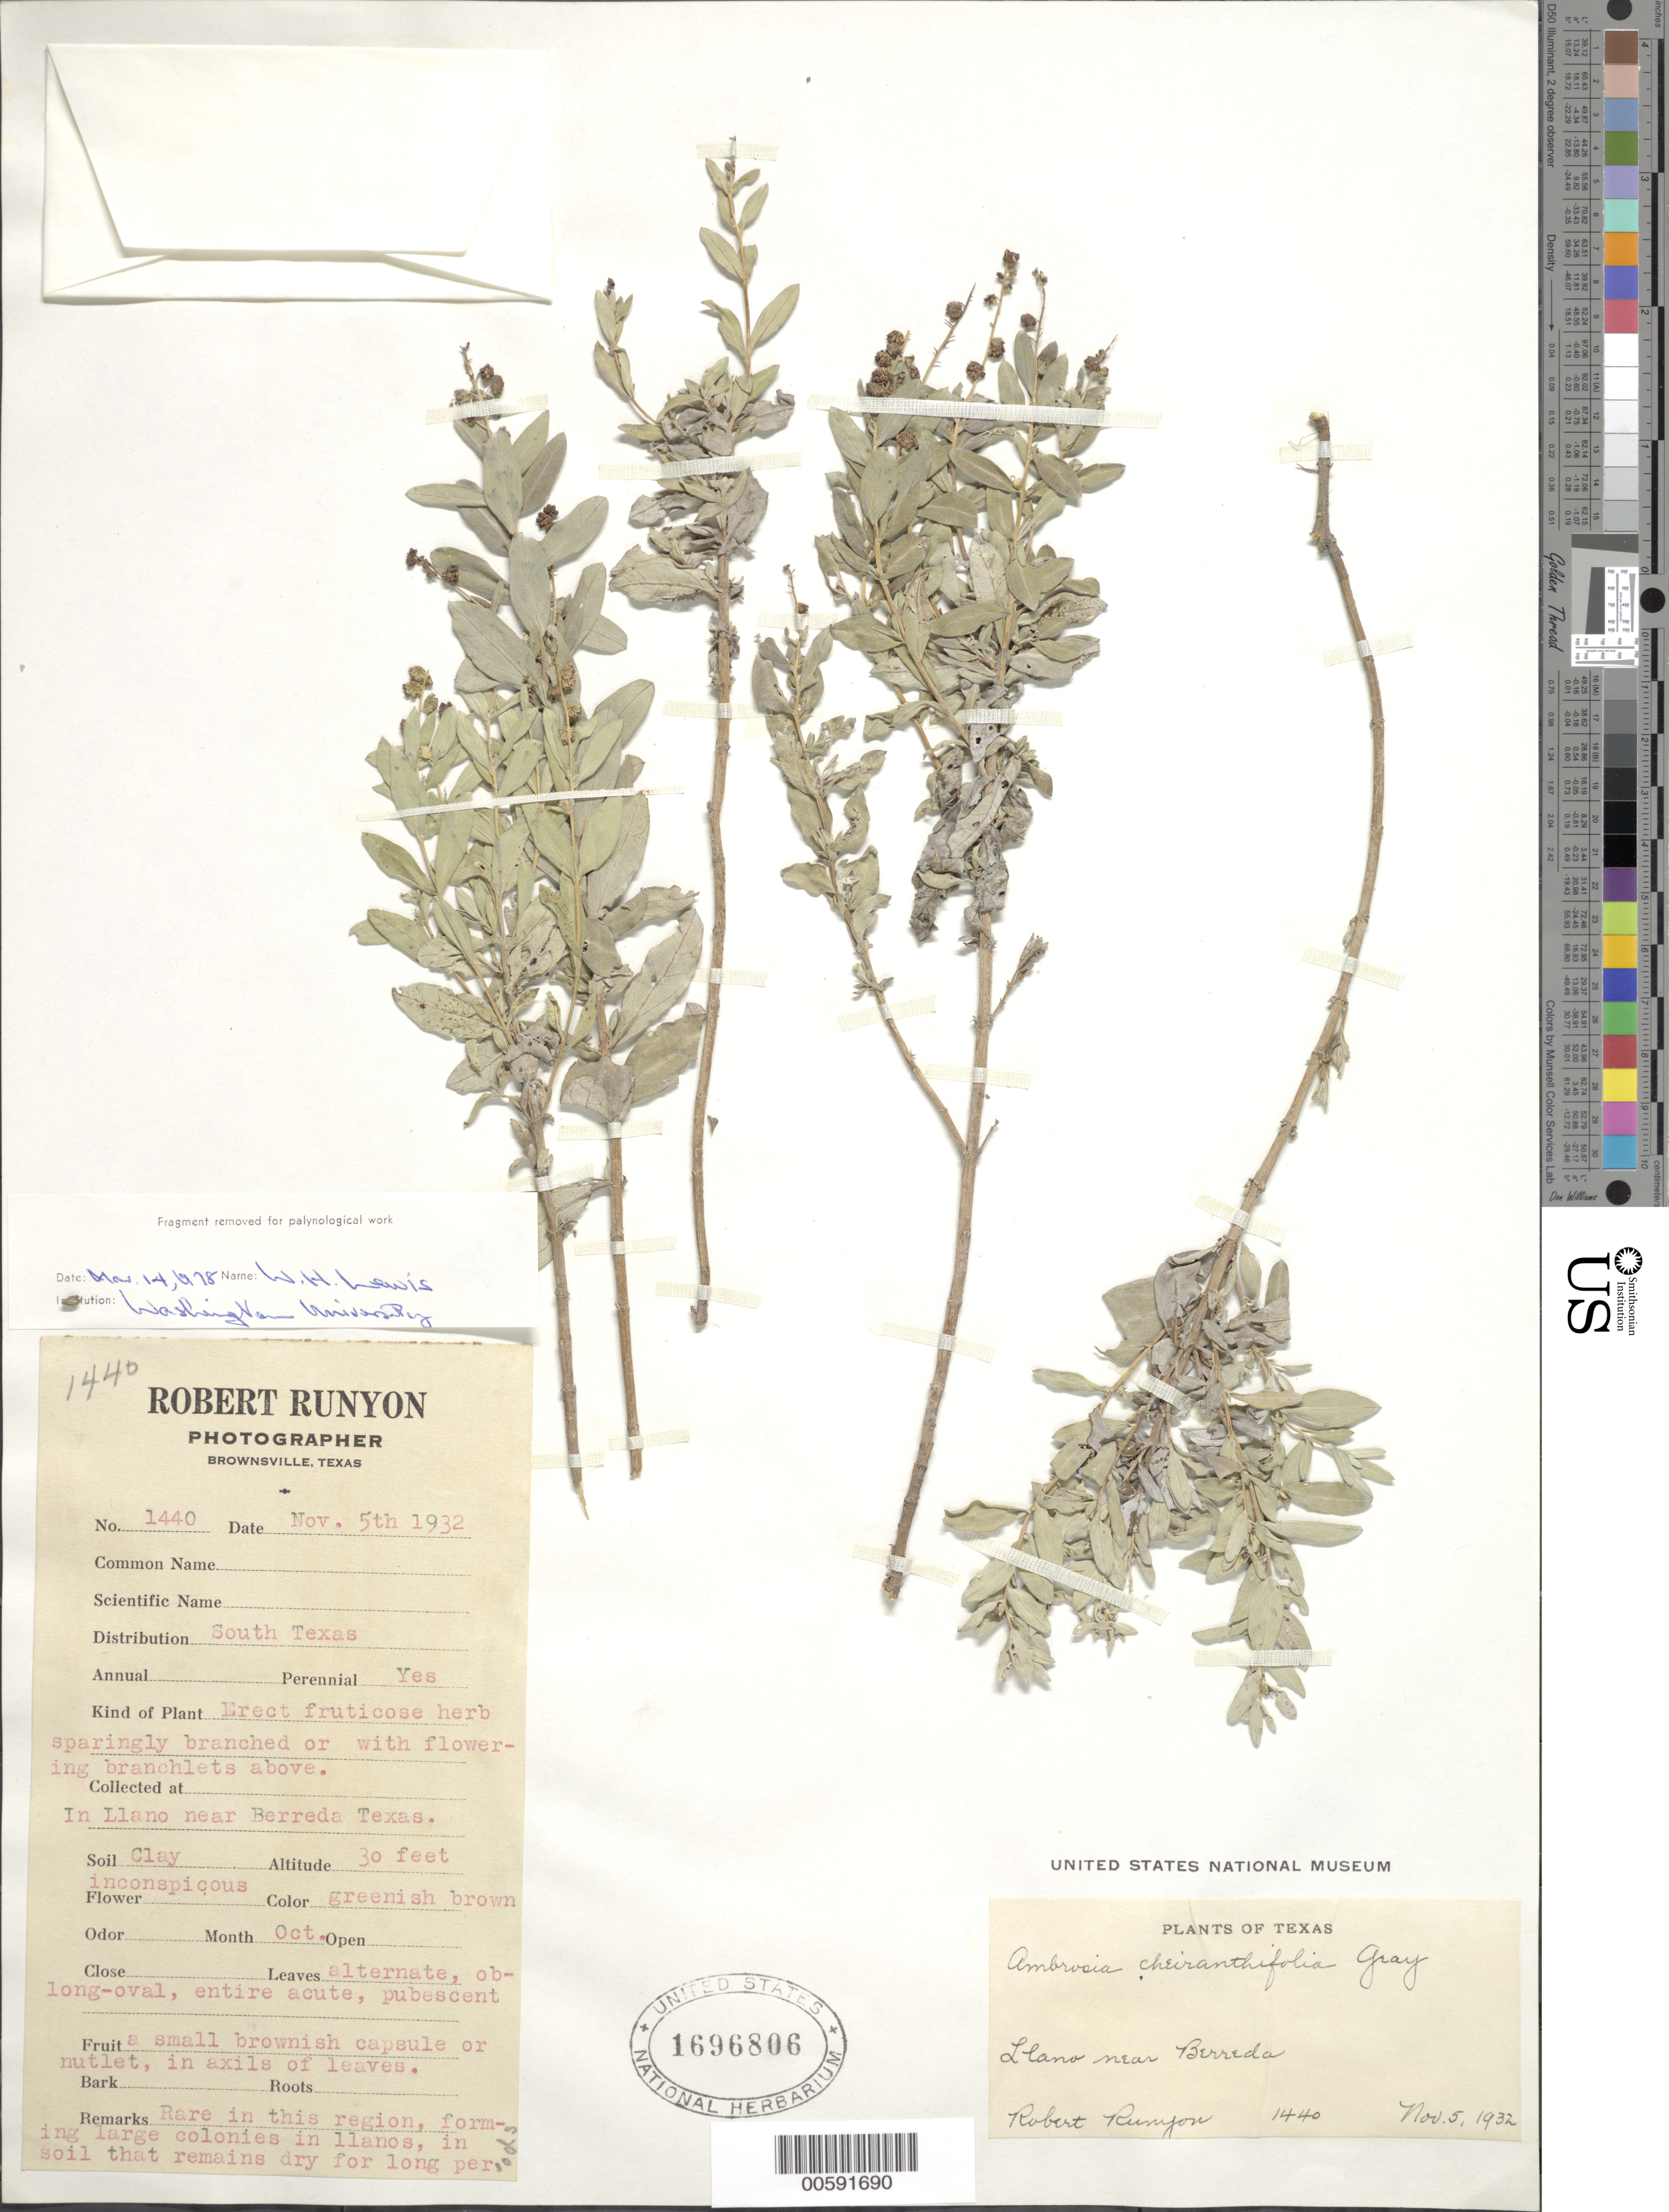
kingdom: Plantae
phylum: Tracheophyta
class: Magnoliopsida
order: Asterales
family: Asteraceae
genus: Ambrosia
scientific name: Ambrosia cheiranthifolia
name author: A. Gray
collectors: R. Runyon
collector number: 1440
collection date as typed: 05 Nov 1932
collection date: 1932-11-05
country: United States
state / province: Texas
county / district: Cameron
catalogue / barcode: US 1696806